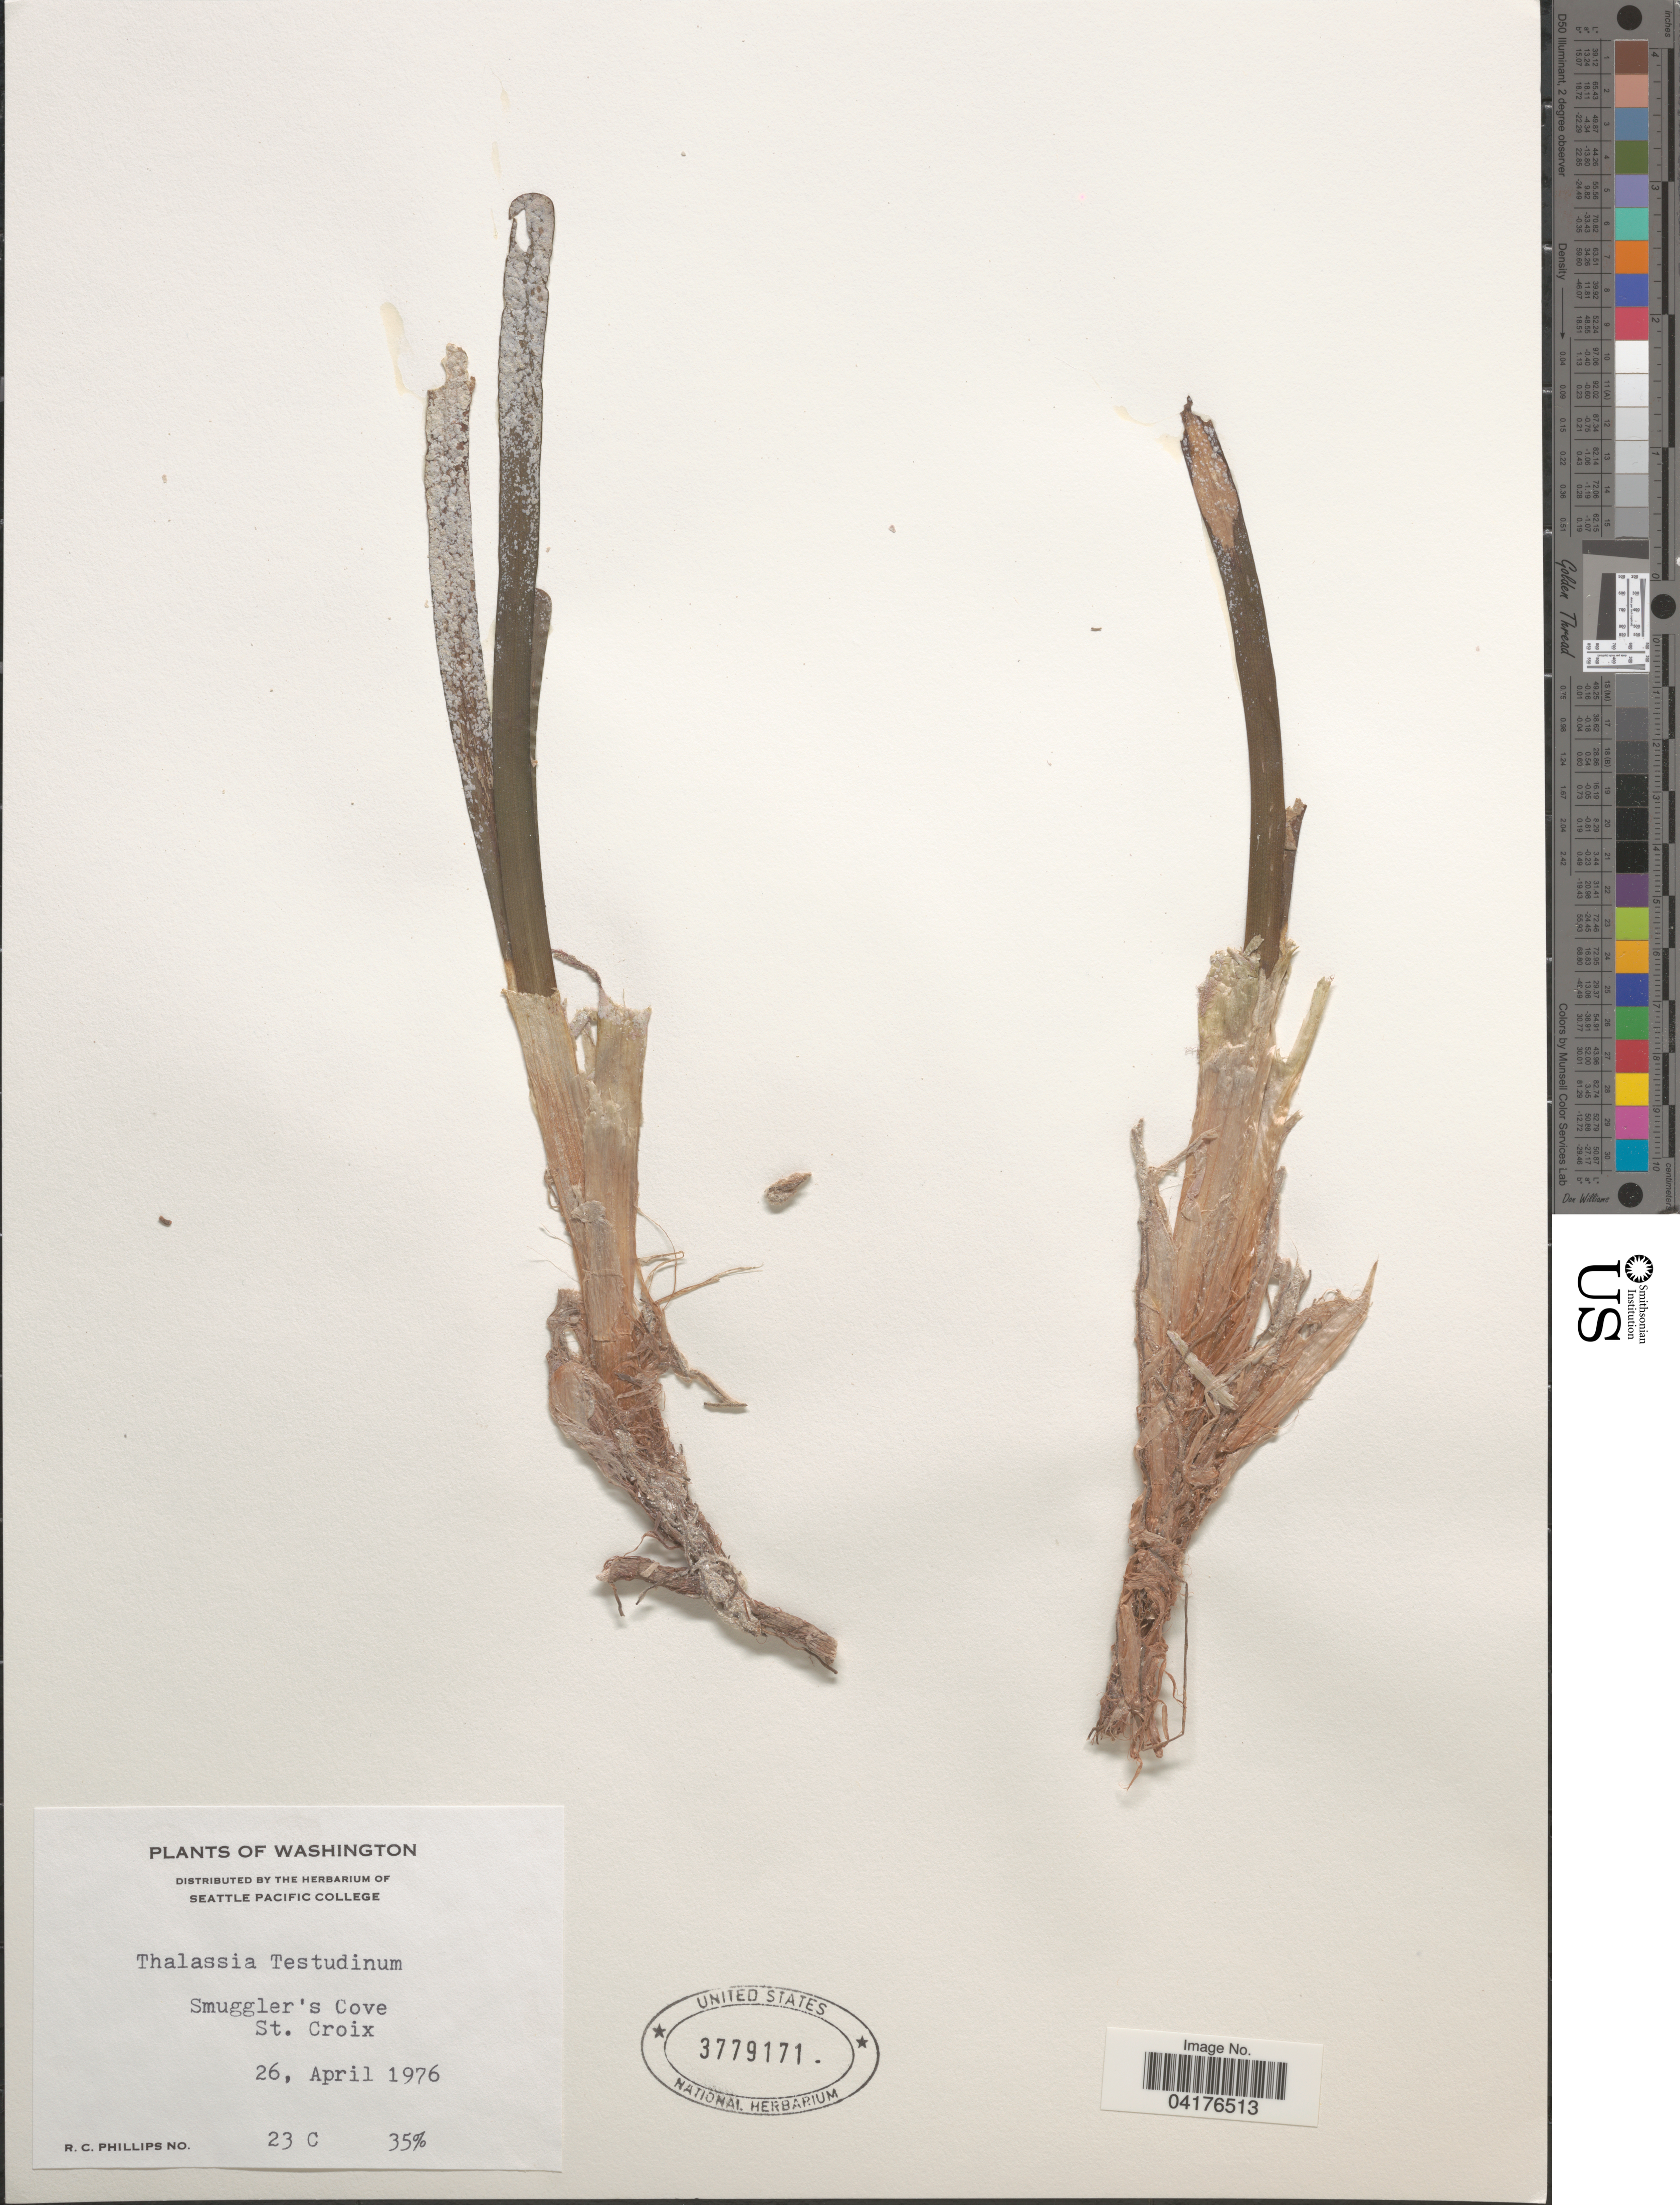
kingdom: Plantae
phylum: Tracheophyta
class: Liliopsida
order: Alismatales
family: Hydrocharitaceae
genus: Thalassia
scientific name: Thalassia testudinum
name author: Banks & Sol. ex K.D. Koenig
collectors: R. C. Phillips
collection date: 1976-04-26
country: U.S. Virgin Islands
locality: Smuggler's Cove. St. Croix.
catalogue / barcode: US 3779171